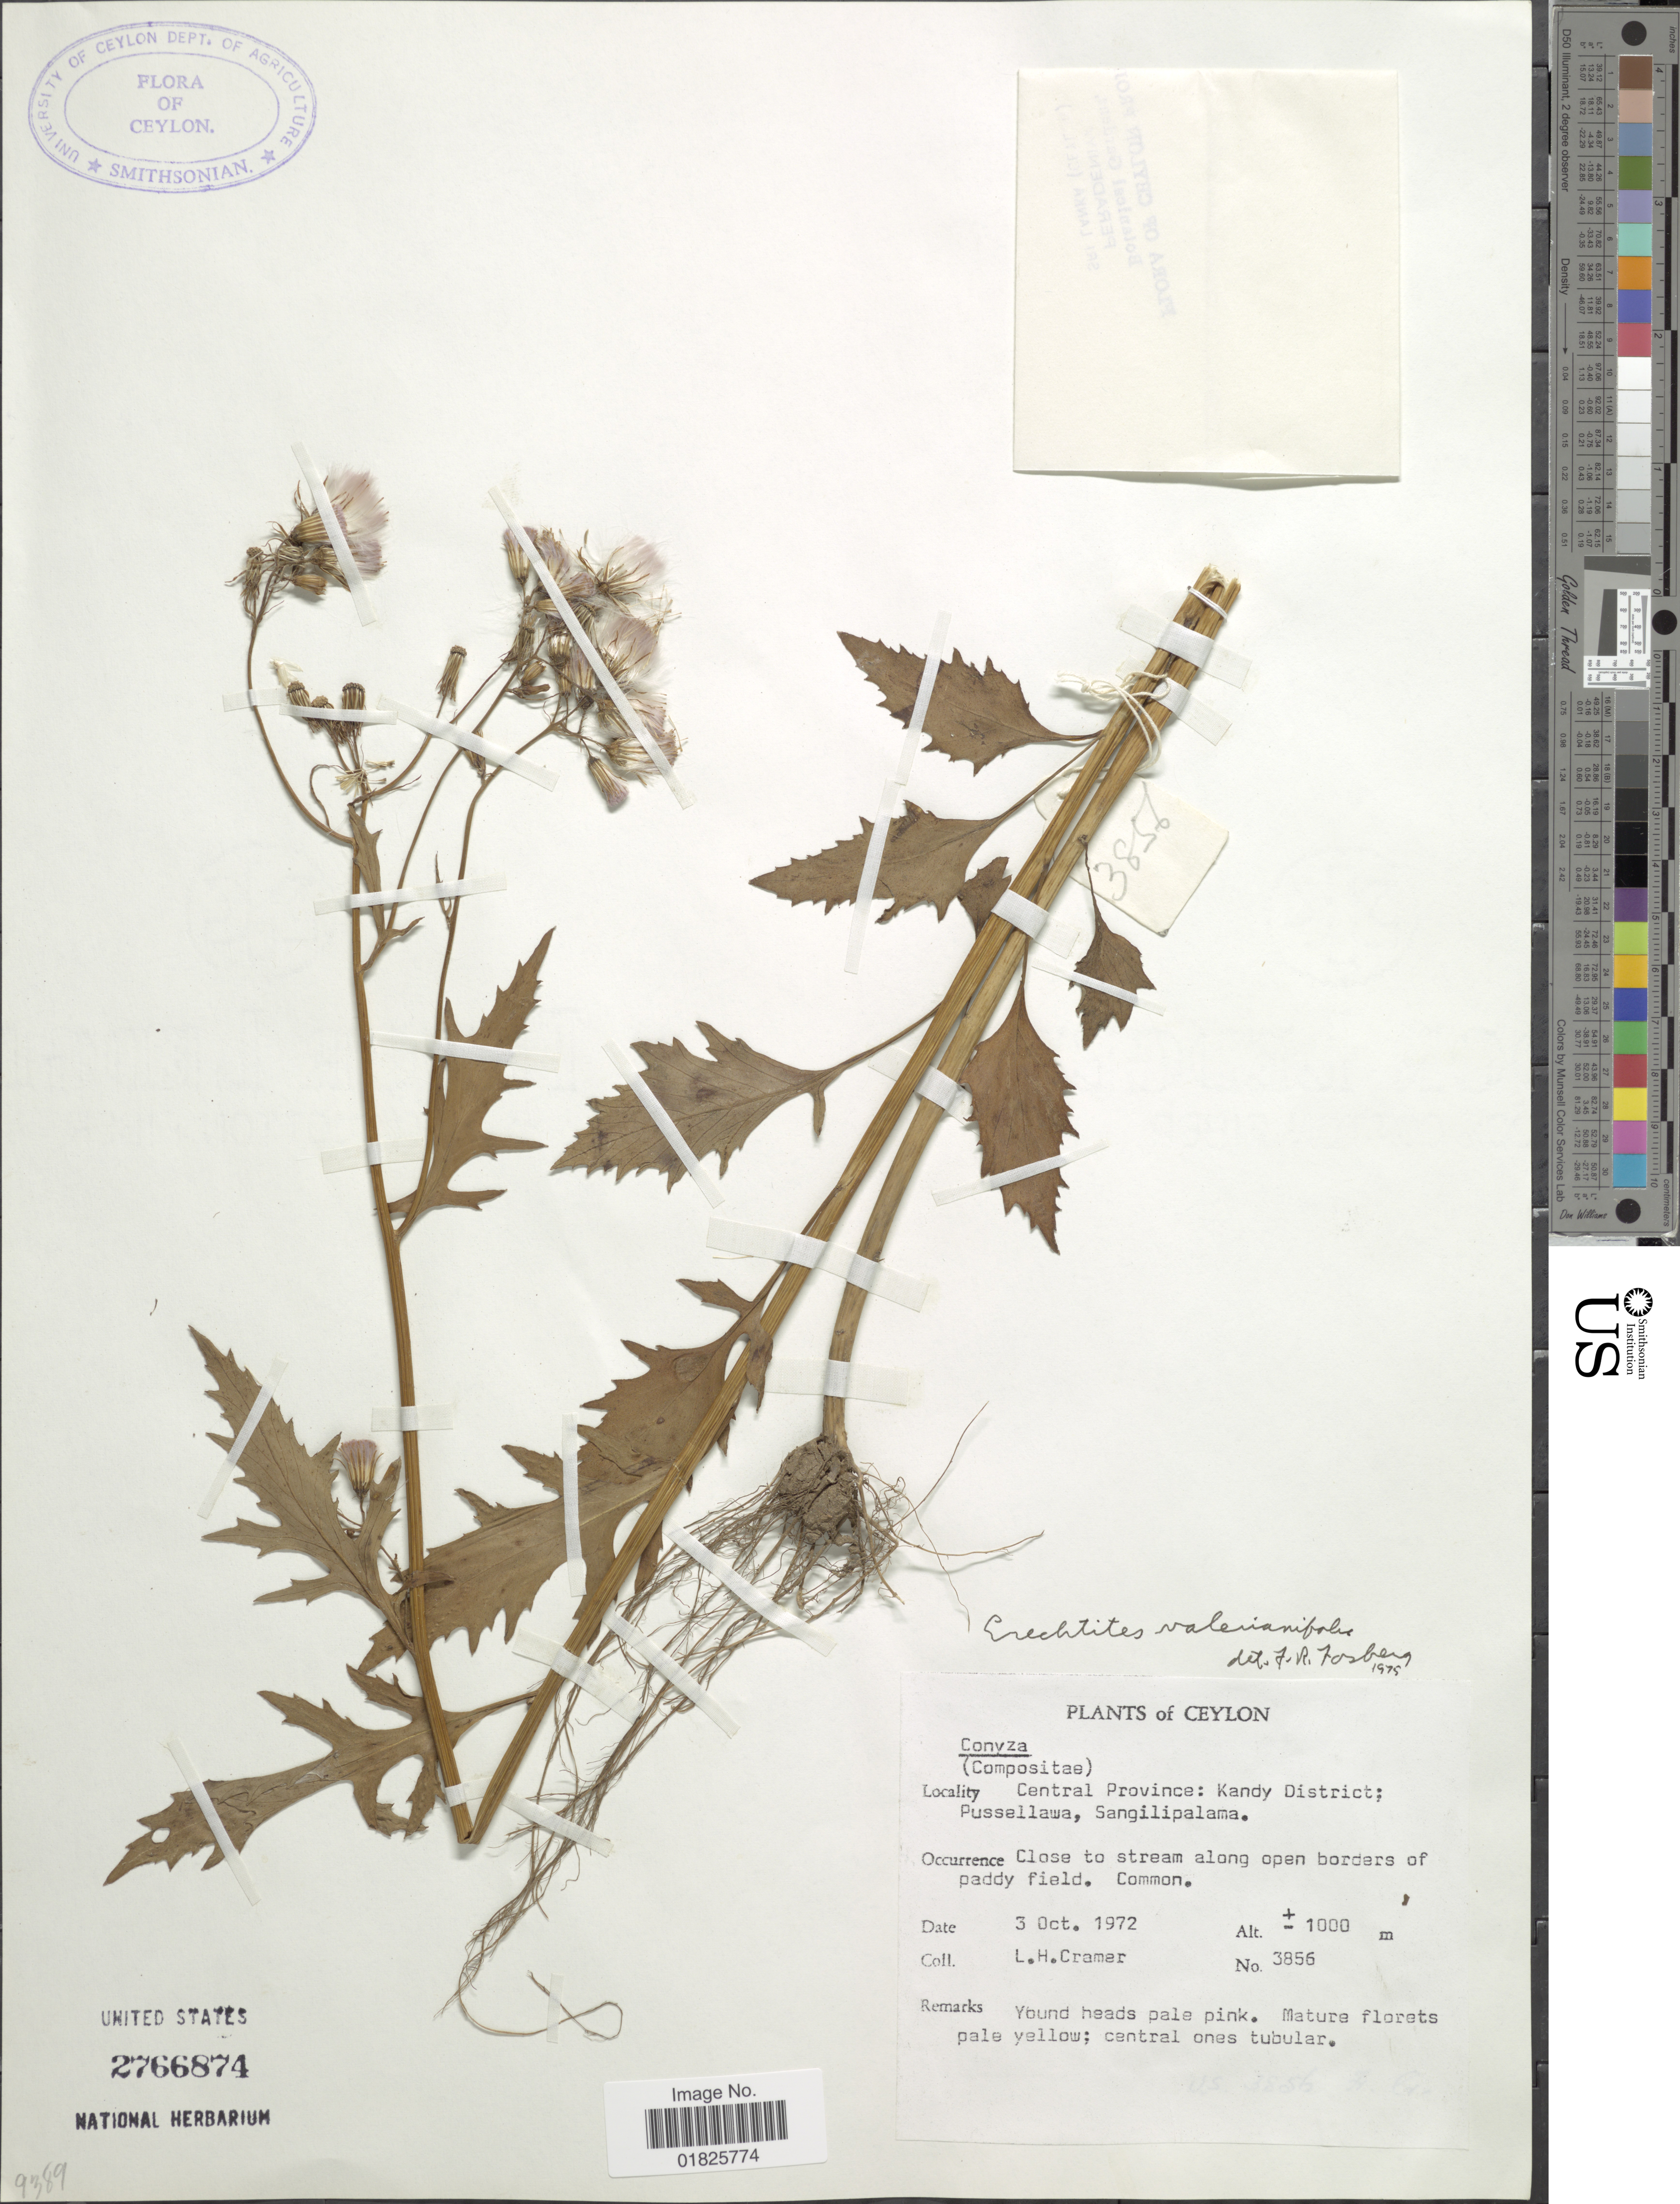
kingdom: Plantae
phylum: Tracheophyta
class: Magnoliopsida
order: Asterales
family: Asteraceae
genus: Erechtites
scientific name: Erechtites valerianifolius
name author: (Link ex Spreng.) DC.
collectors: L. H. Cramer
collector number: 3856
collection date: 1972-10-03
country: Sri Lanka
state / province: Central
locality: Kandy District; Pussellawa, Sangilipalama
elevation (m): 1000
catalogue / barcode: US 2766874